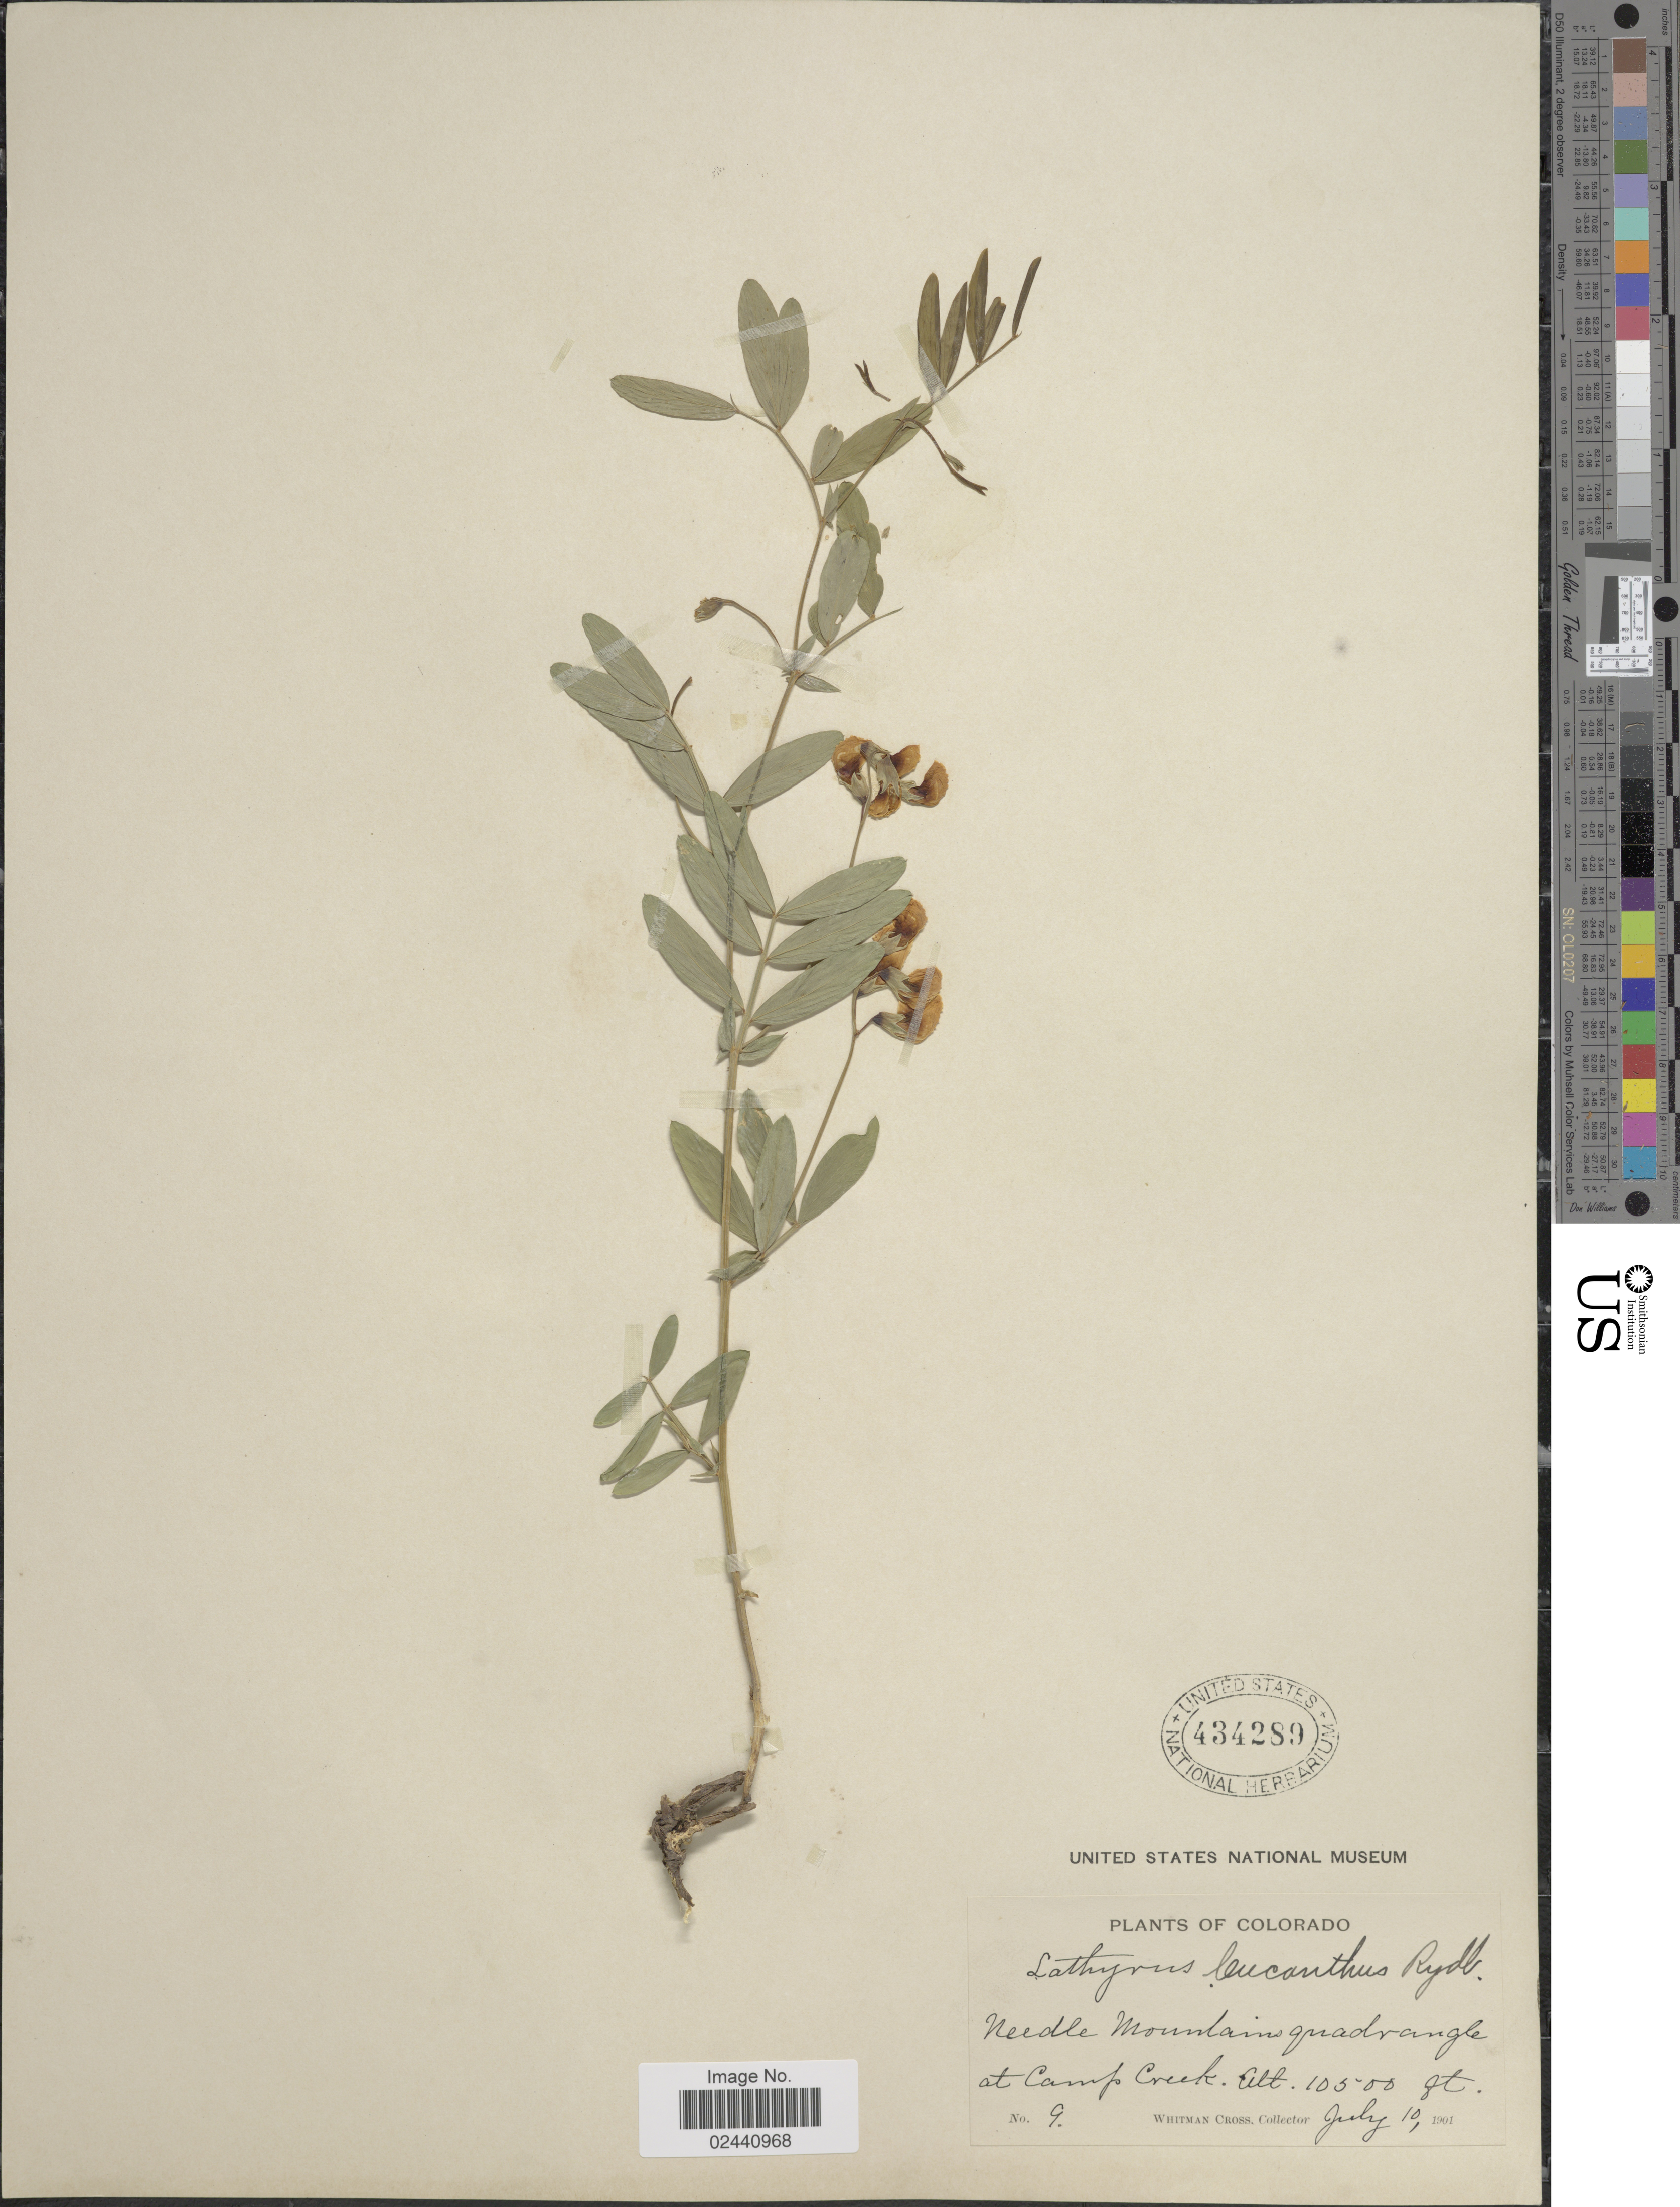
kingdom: Plantae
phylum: Tracheophyta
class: Magnoliopsida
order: Fabales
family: Fabaceae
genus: Lathyrus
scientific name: Lathyrus leucanthus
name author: Rydb.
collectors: W. Cross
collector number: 9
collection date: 1901-07-10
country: United States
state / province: Colorado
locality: Needle Mountains quadrangle at Camp Creek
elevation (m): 3200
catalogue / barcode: US 434289